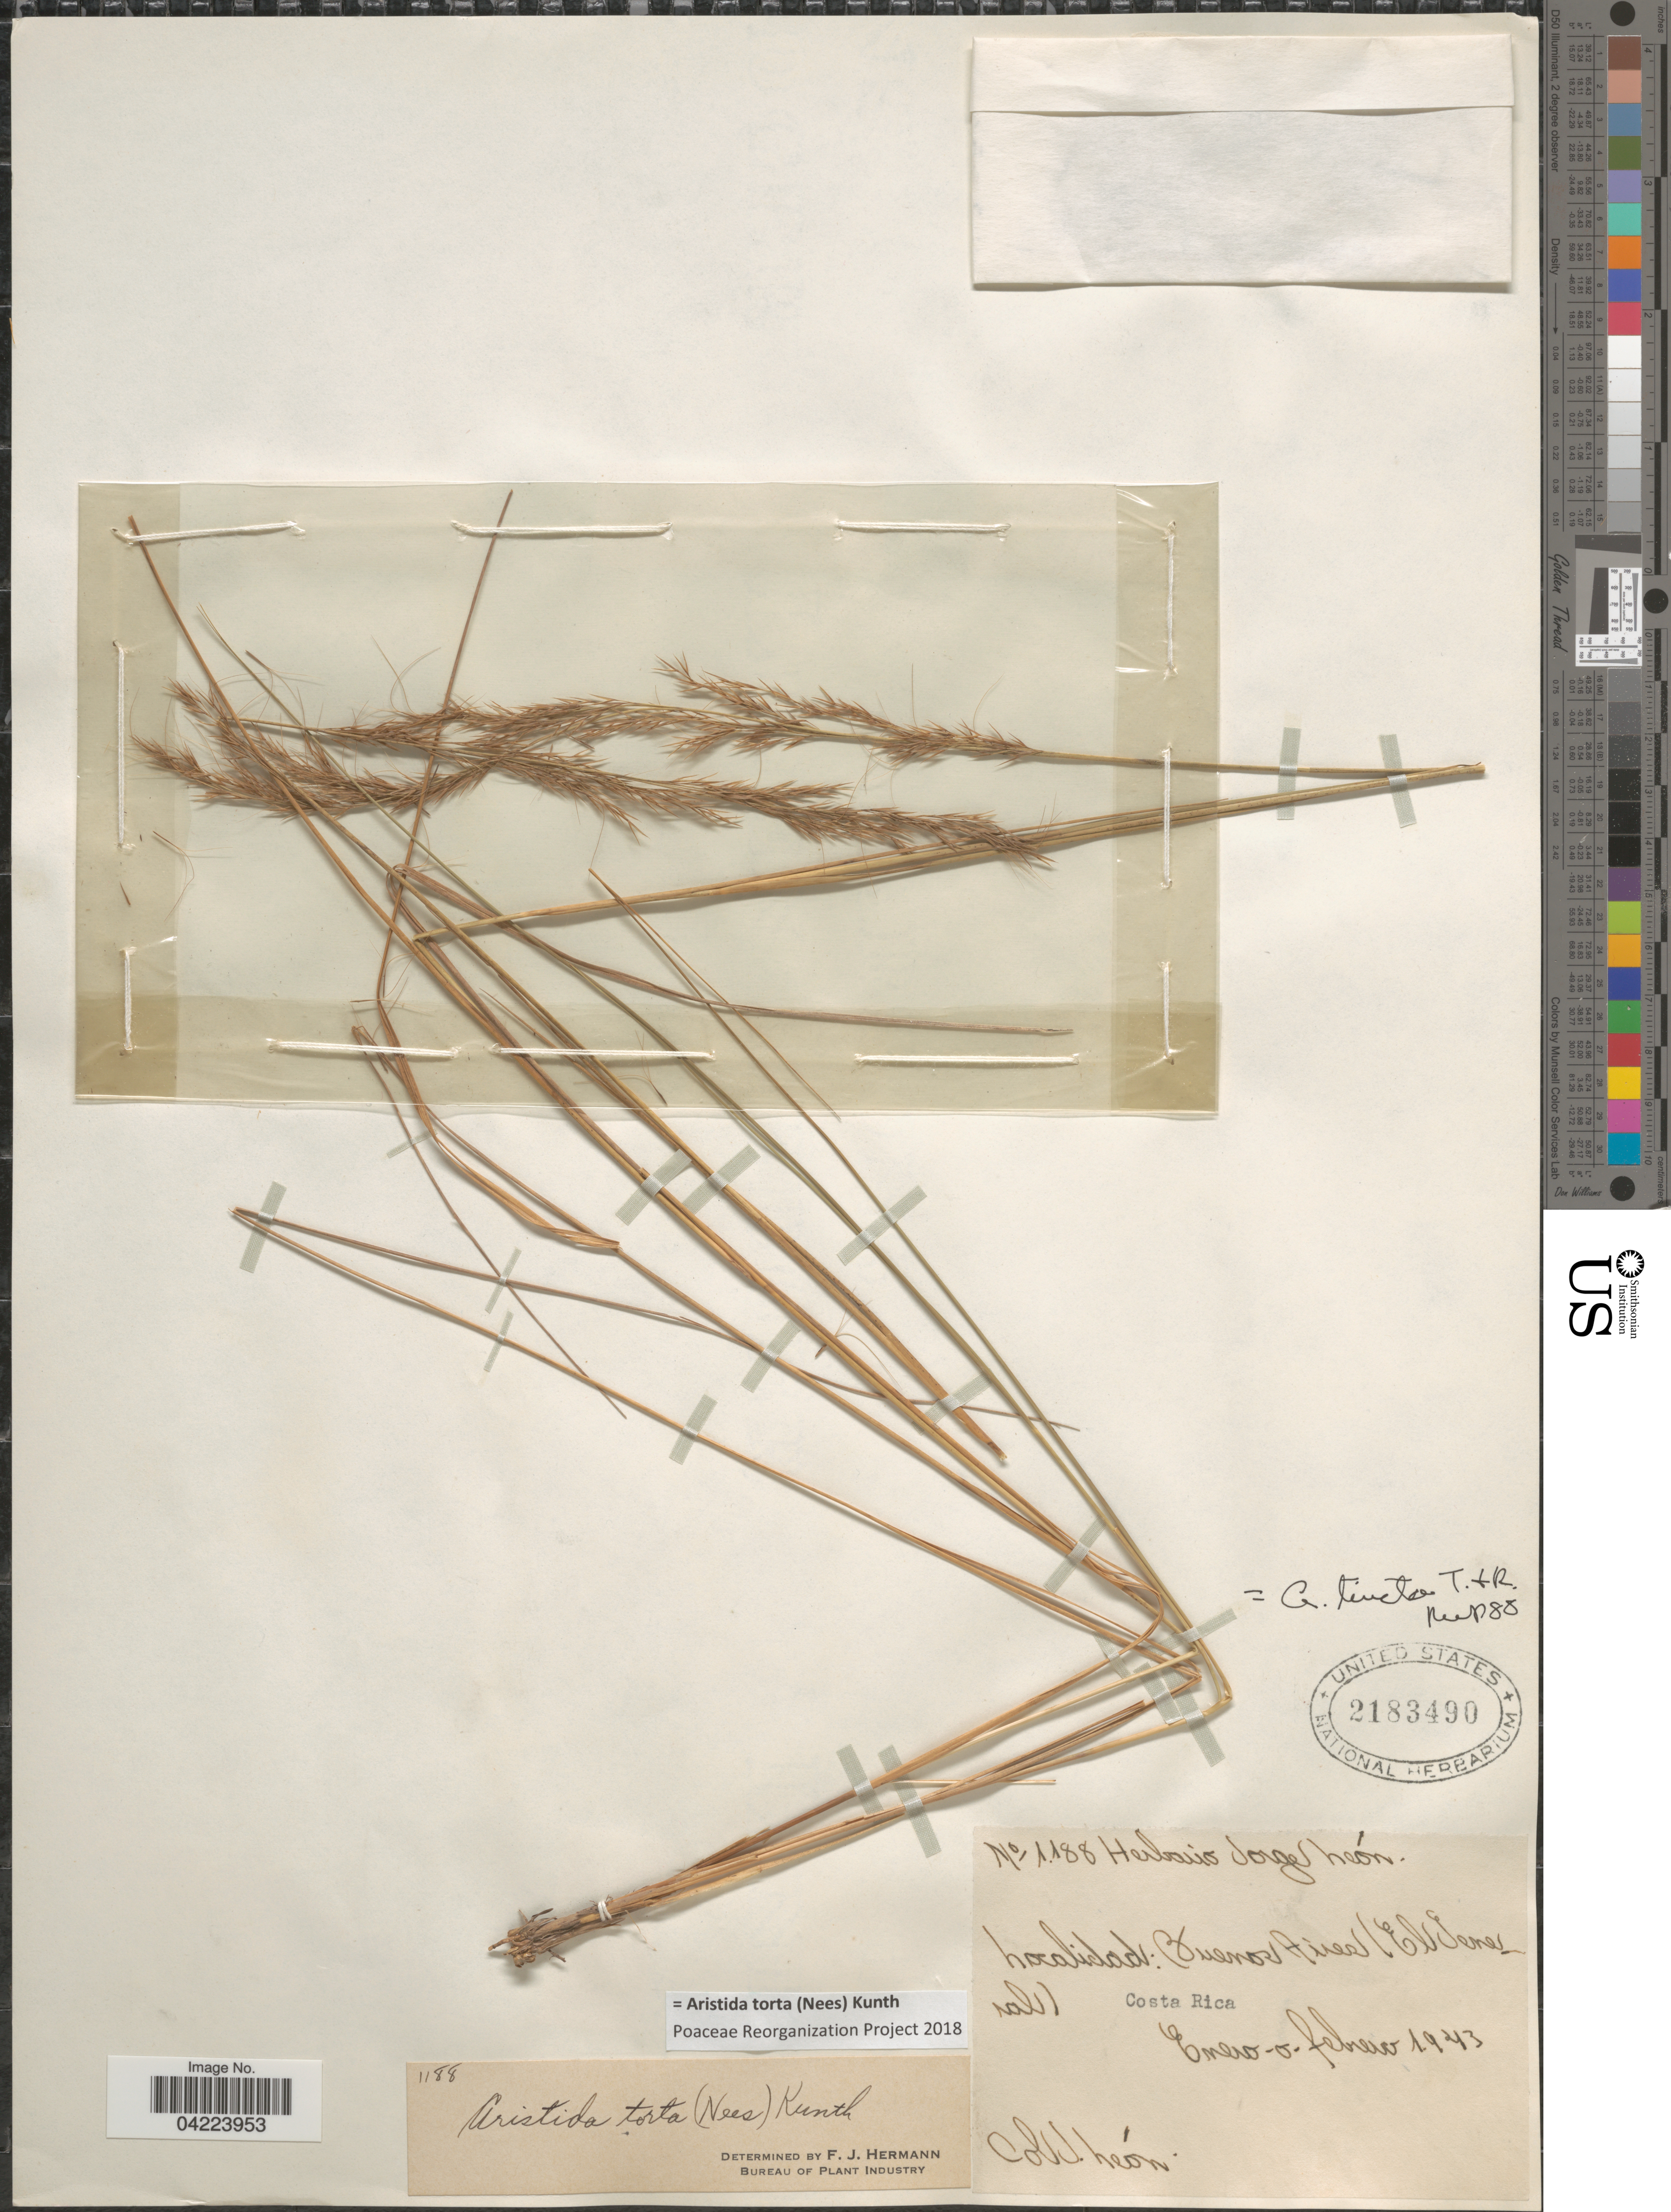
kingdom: Plantae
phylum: Tracheophyta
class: Liliopsida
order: Poales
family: Poaceae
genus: Aristida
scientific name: Aristida torta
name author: (Nees) Kunth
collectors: J. León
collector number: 1188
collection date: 1943-01/1943-02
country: Costa Rica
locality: El General.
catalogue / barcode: US 2183490